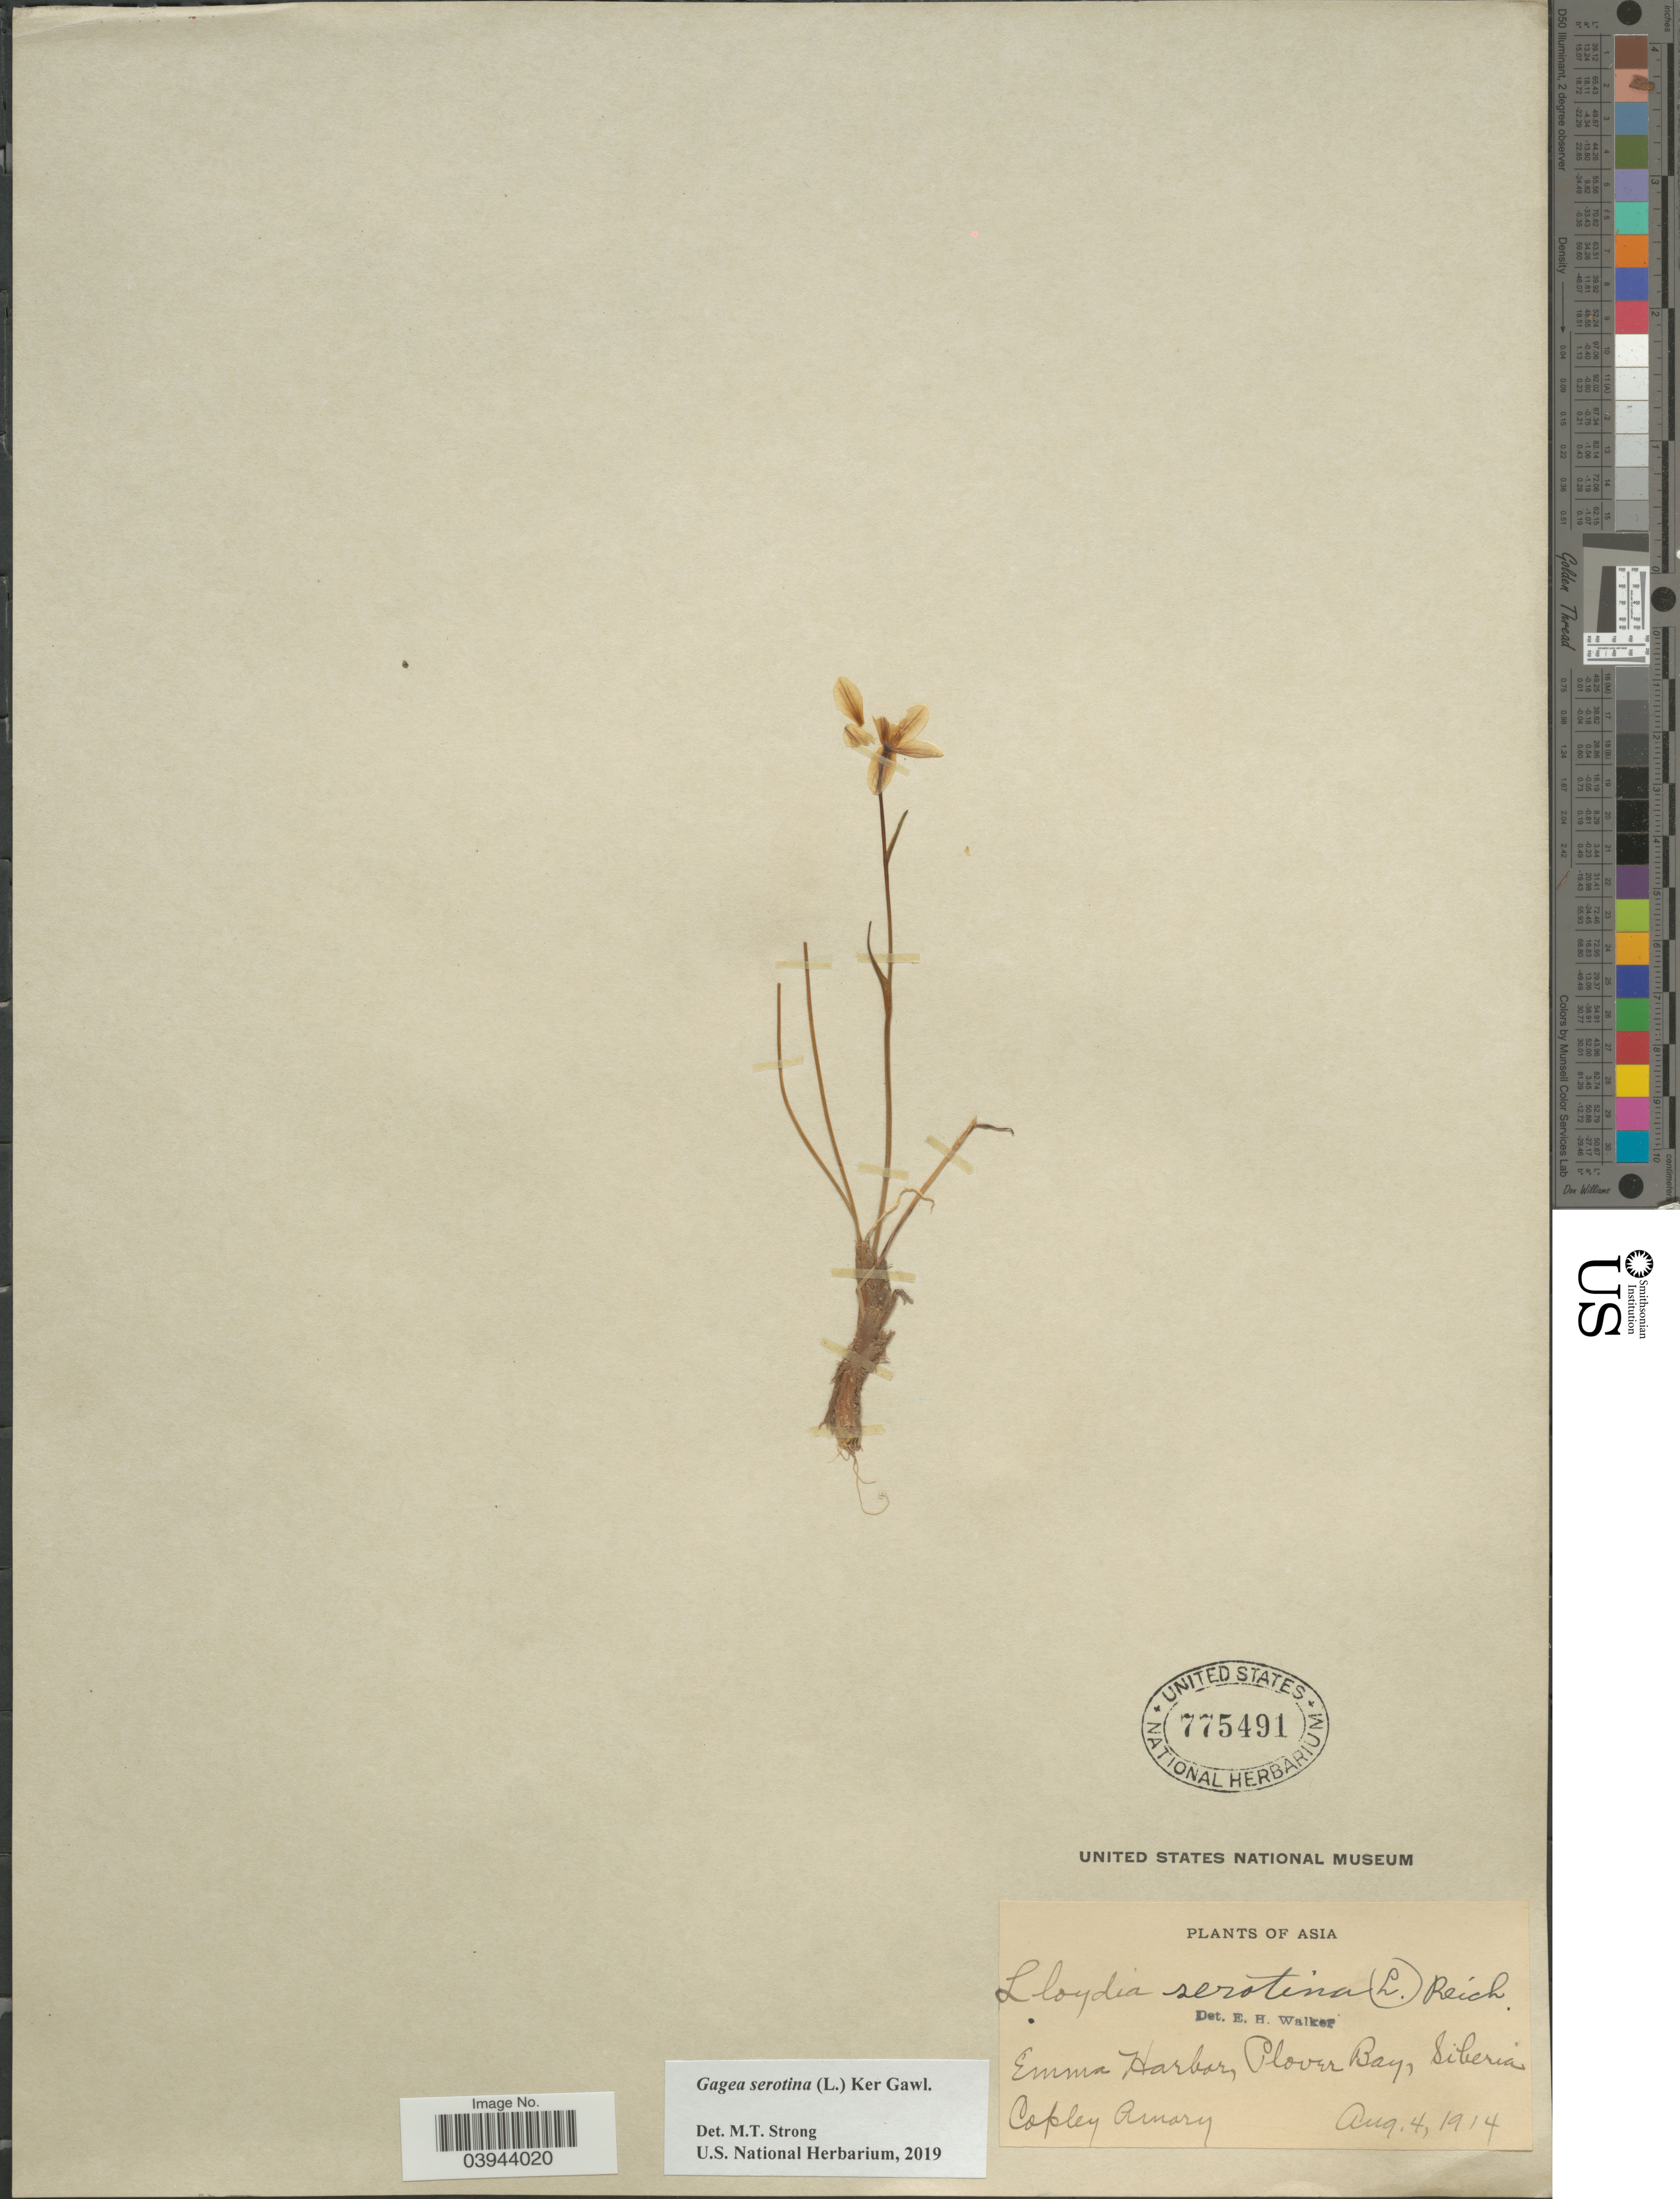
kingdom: Plantae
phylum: Tracheophyta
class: Liliopsida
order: Liliales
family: Liliaceae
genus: Gagea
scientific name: Gagea serotina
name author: (L.) Ker Gawl.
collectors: C. Amary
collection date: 1914-08-04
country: Russian Federation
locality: Emma Harbor, Plover Bay, Siberia.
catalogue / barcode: US 775491